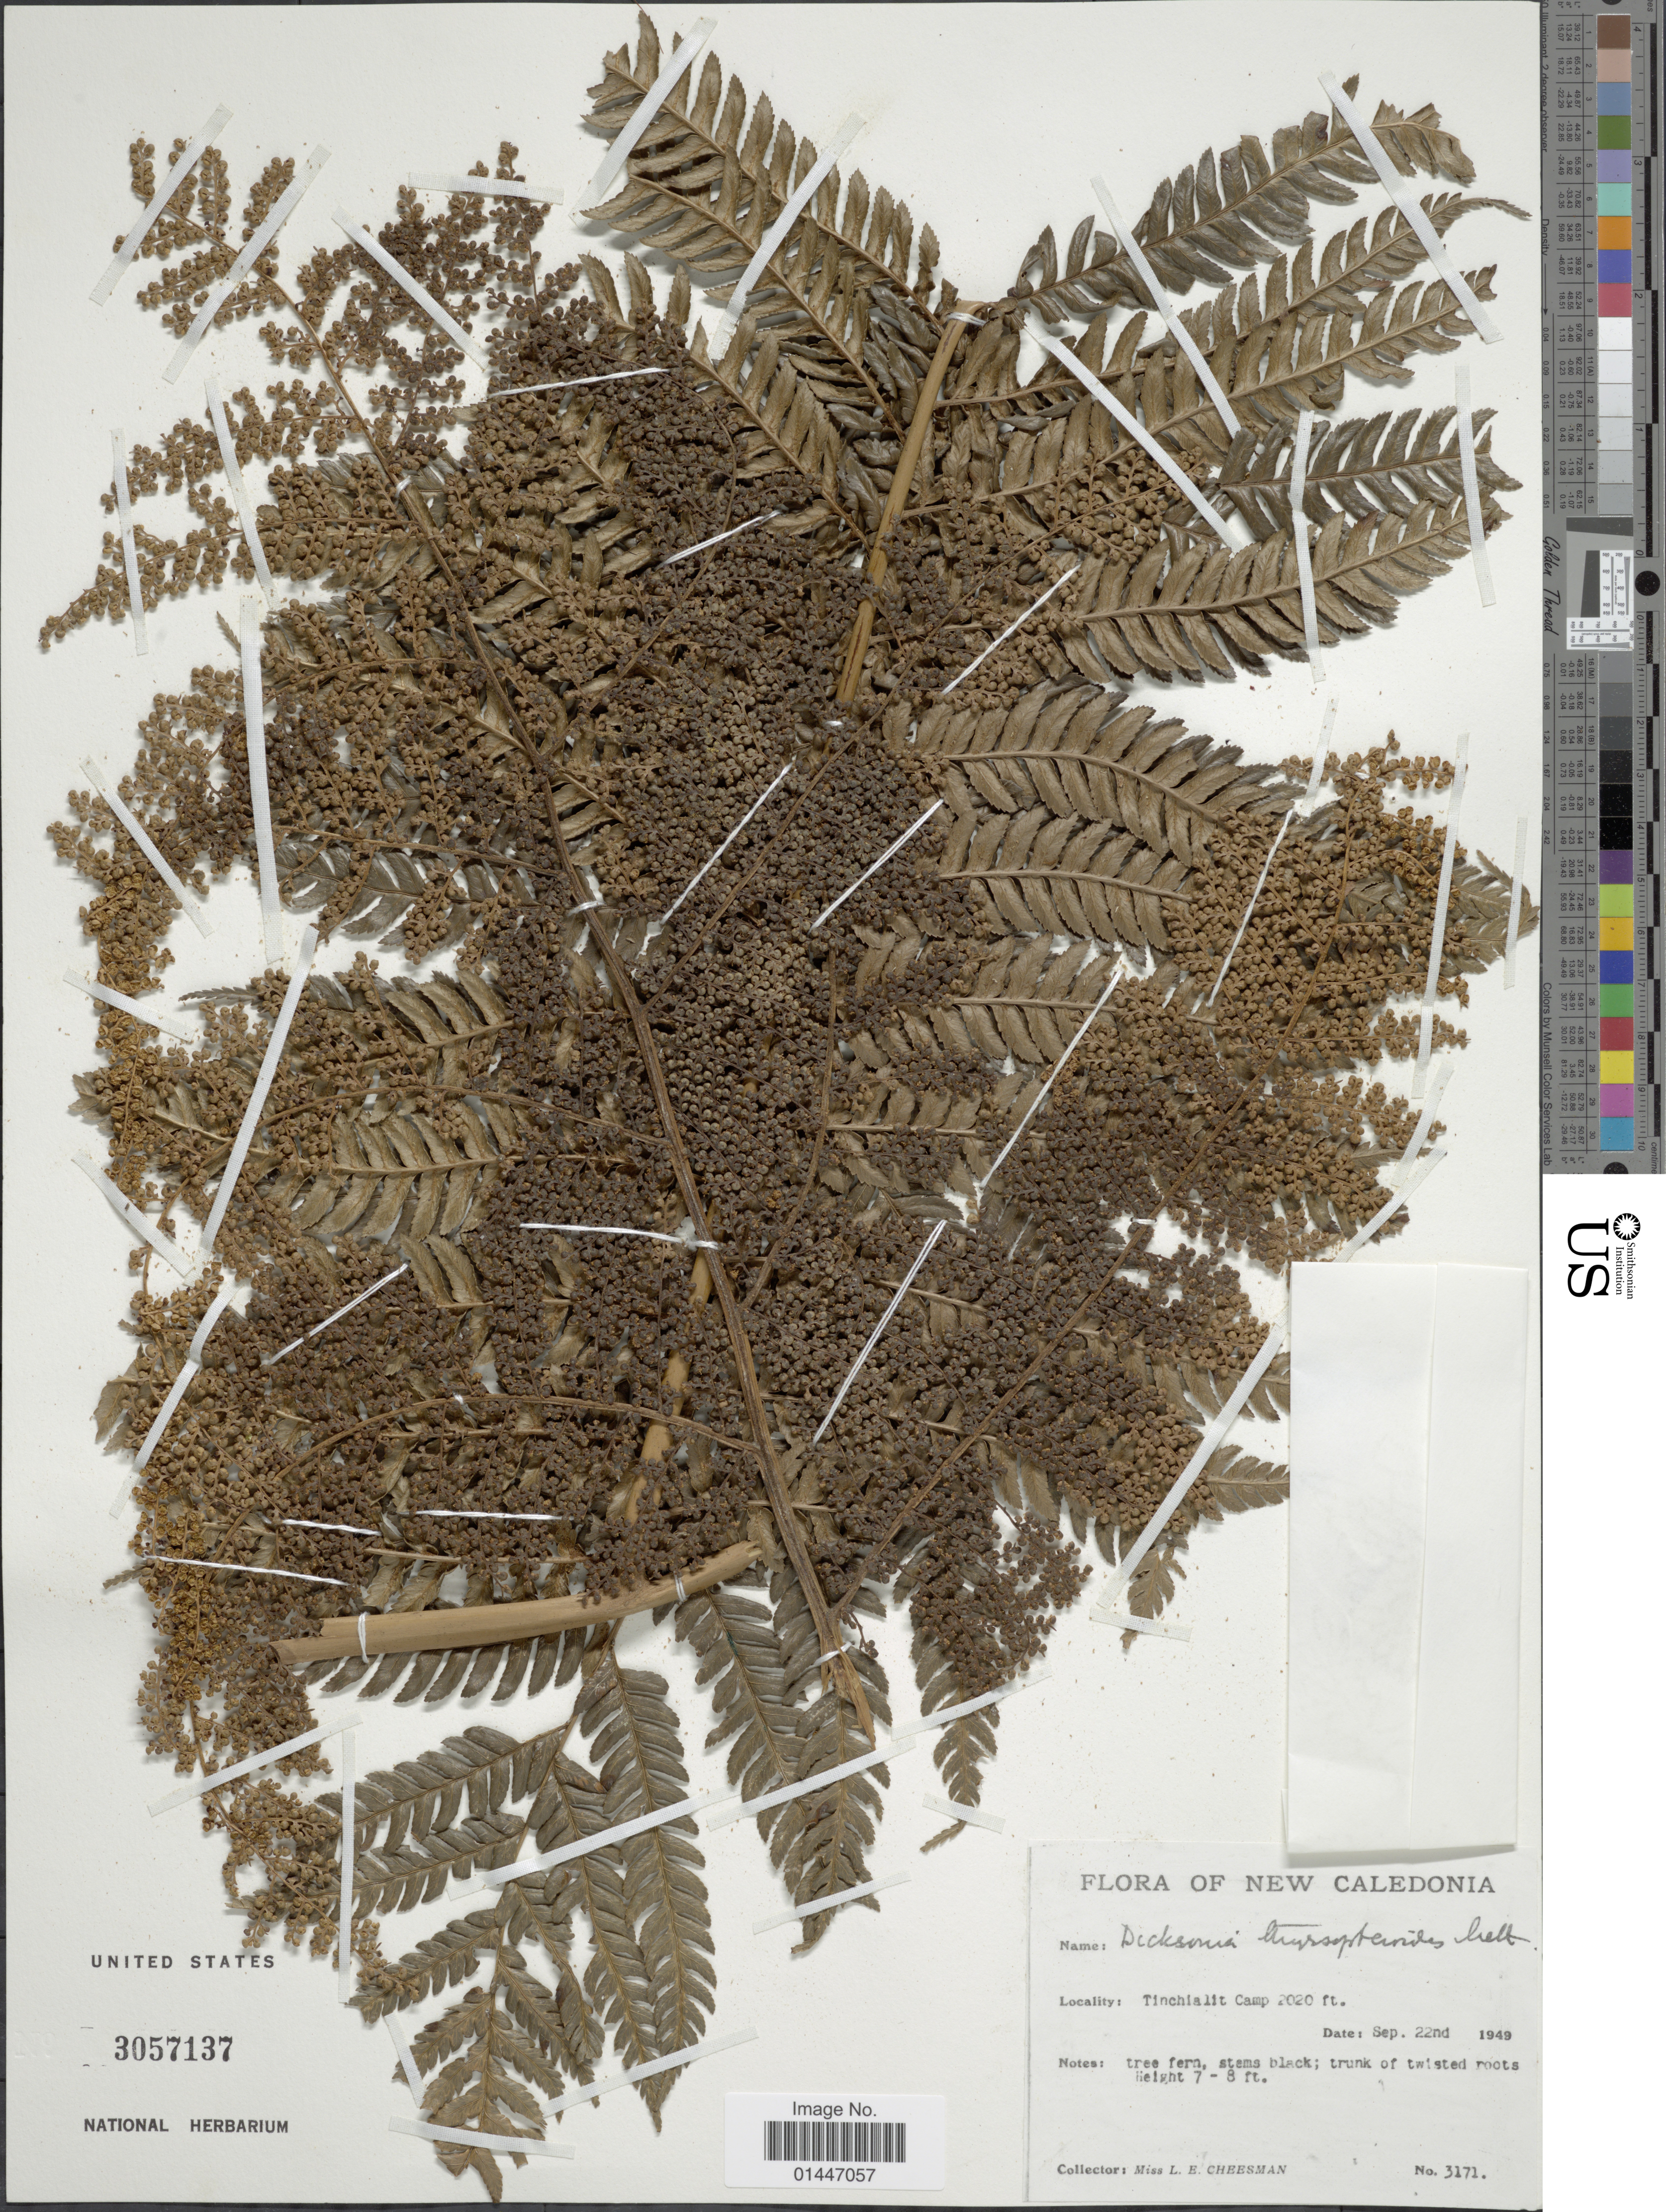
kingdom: Plantae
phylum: Tracheophyta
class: Polypodiopsida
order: Cyatheales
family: Dicksoniaceae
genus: Dicksonia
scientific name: Dicksonia thyrsopteroides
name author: Mett.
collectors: L. E. Cheesman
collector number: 3171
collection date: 1949-09-22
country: New Caledonia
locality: Tinchialit Camp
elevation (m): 616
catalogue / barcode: US 3057137